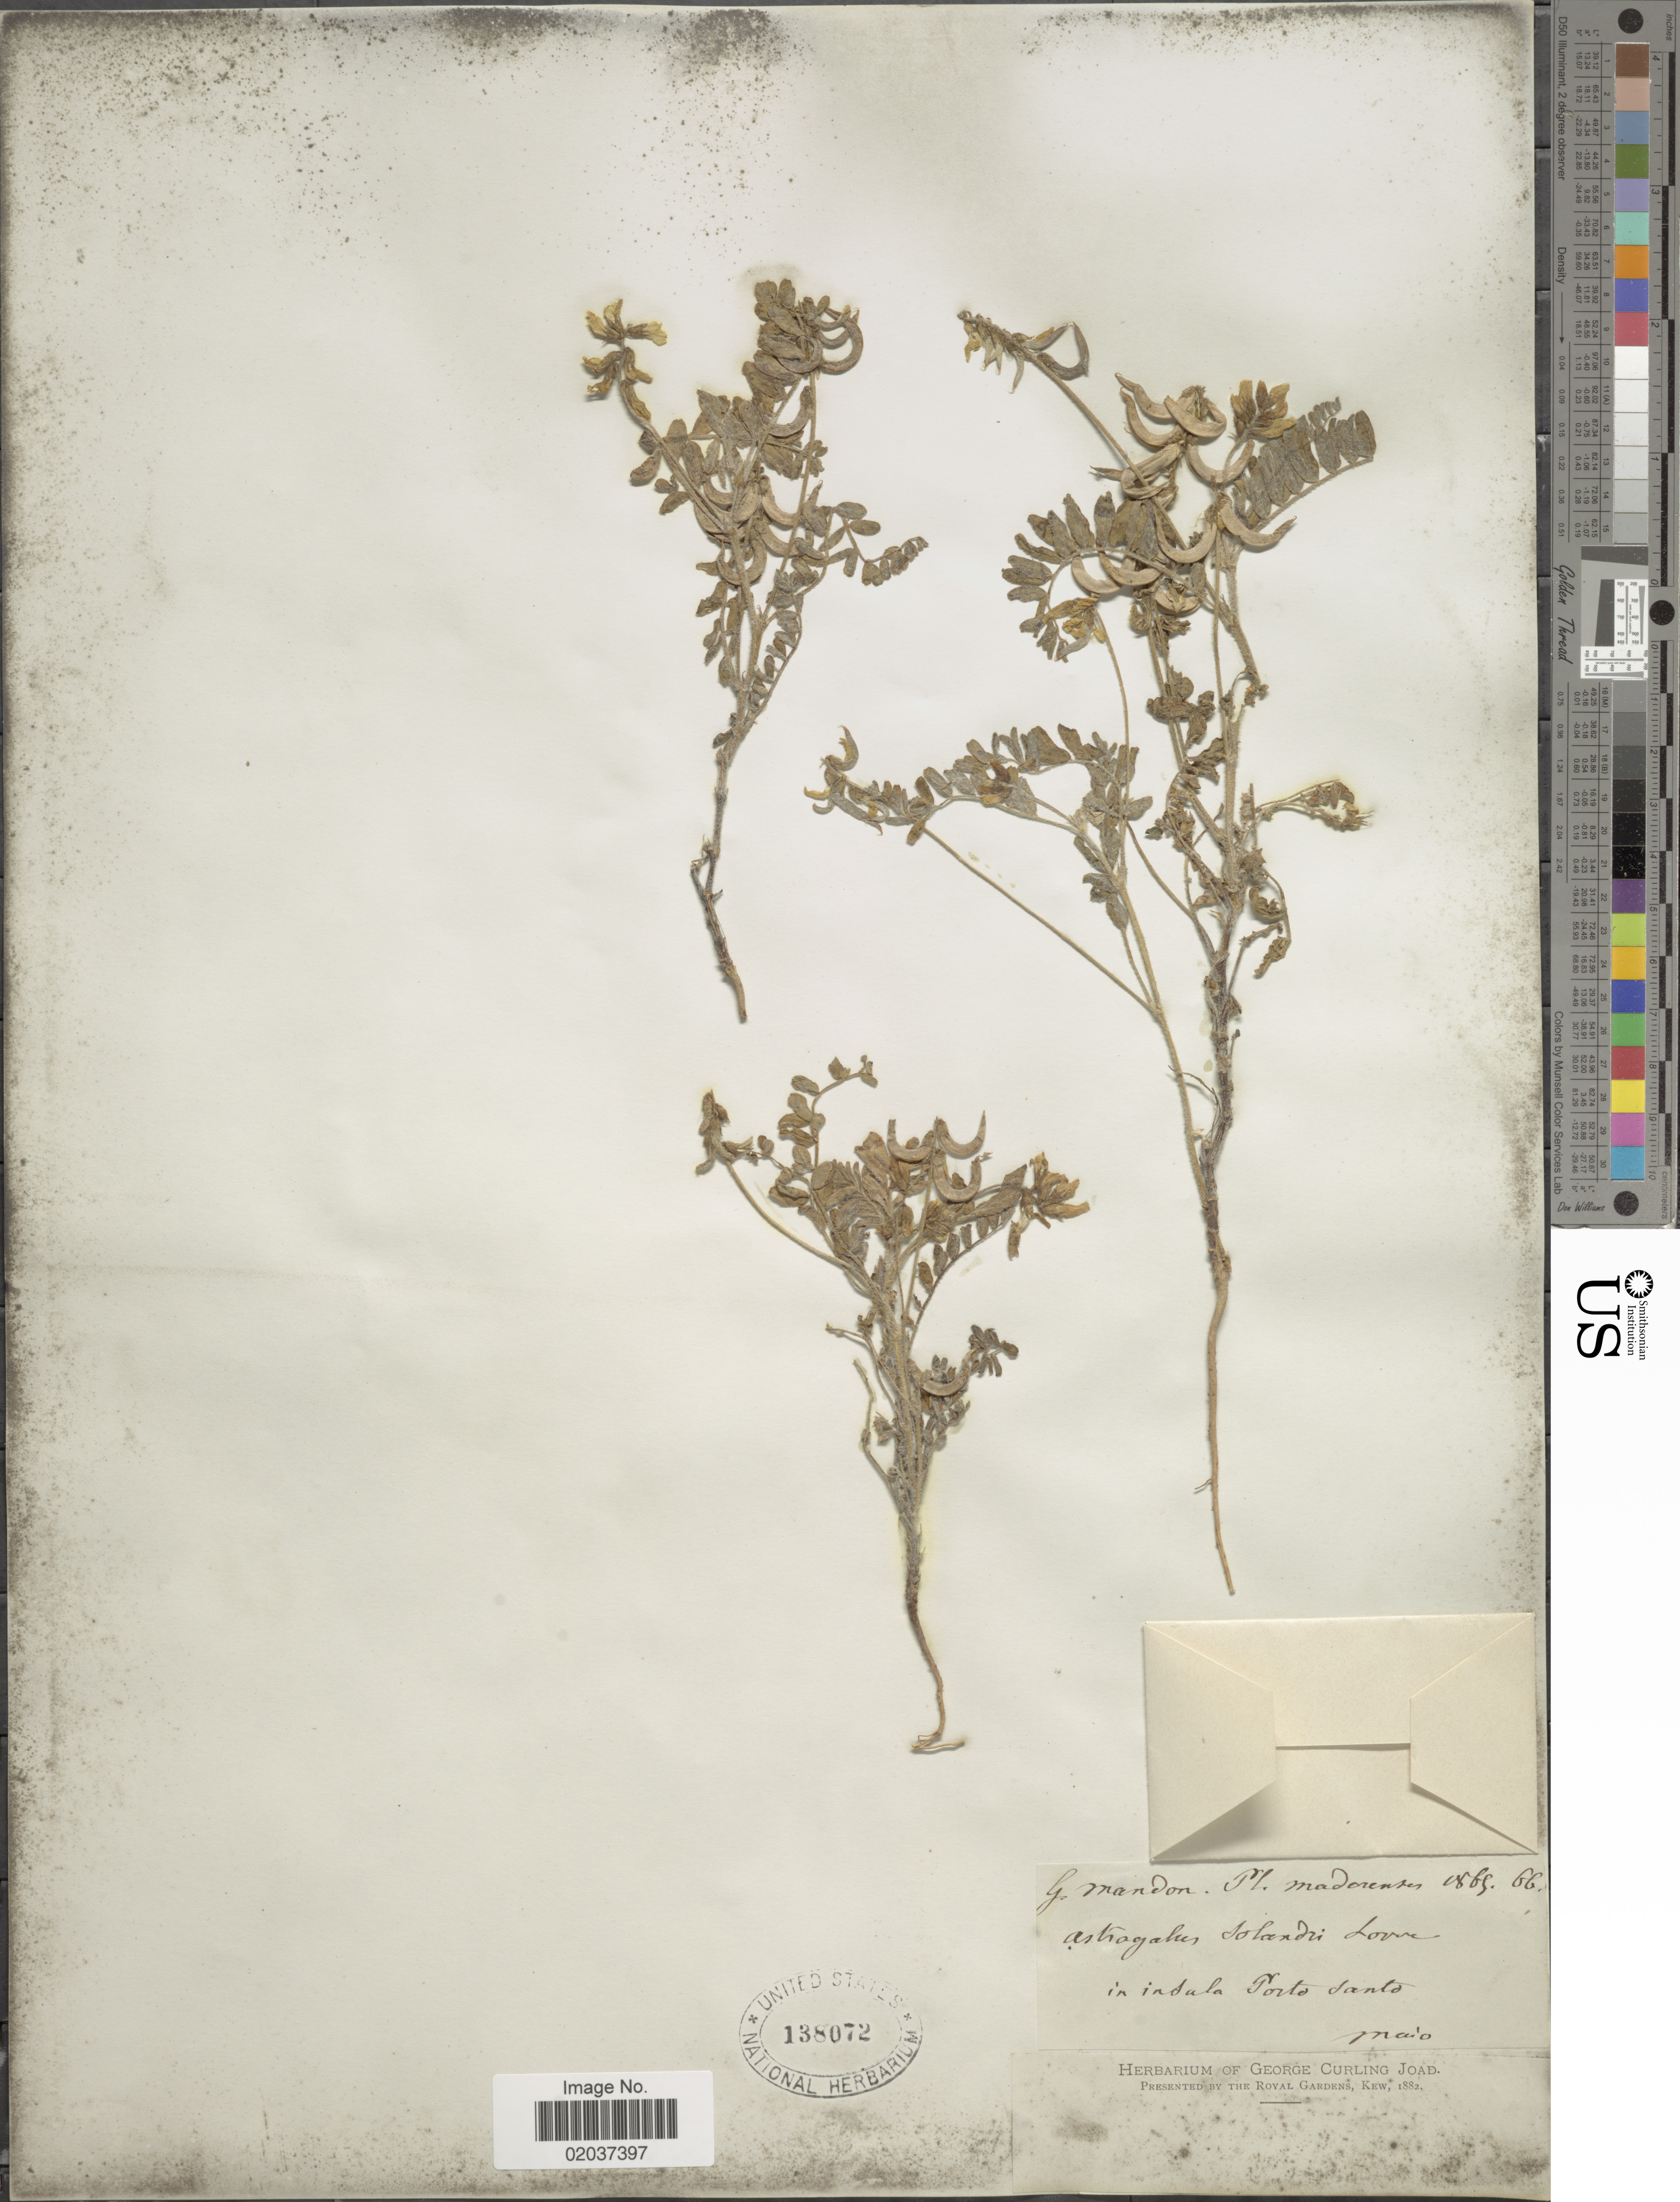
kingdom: Plantae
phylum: Tracheophyta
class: Magnoliopsida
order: Fabales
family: Fabaceae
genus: Astragalus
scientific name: Astragalus solandri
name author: Lowe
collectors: G. Mandon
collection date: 1865-05/1866-05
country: Portugal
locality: In insula Porto Santo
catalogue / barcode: US 138072